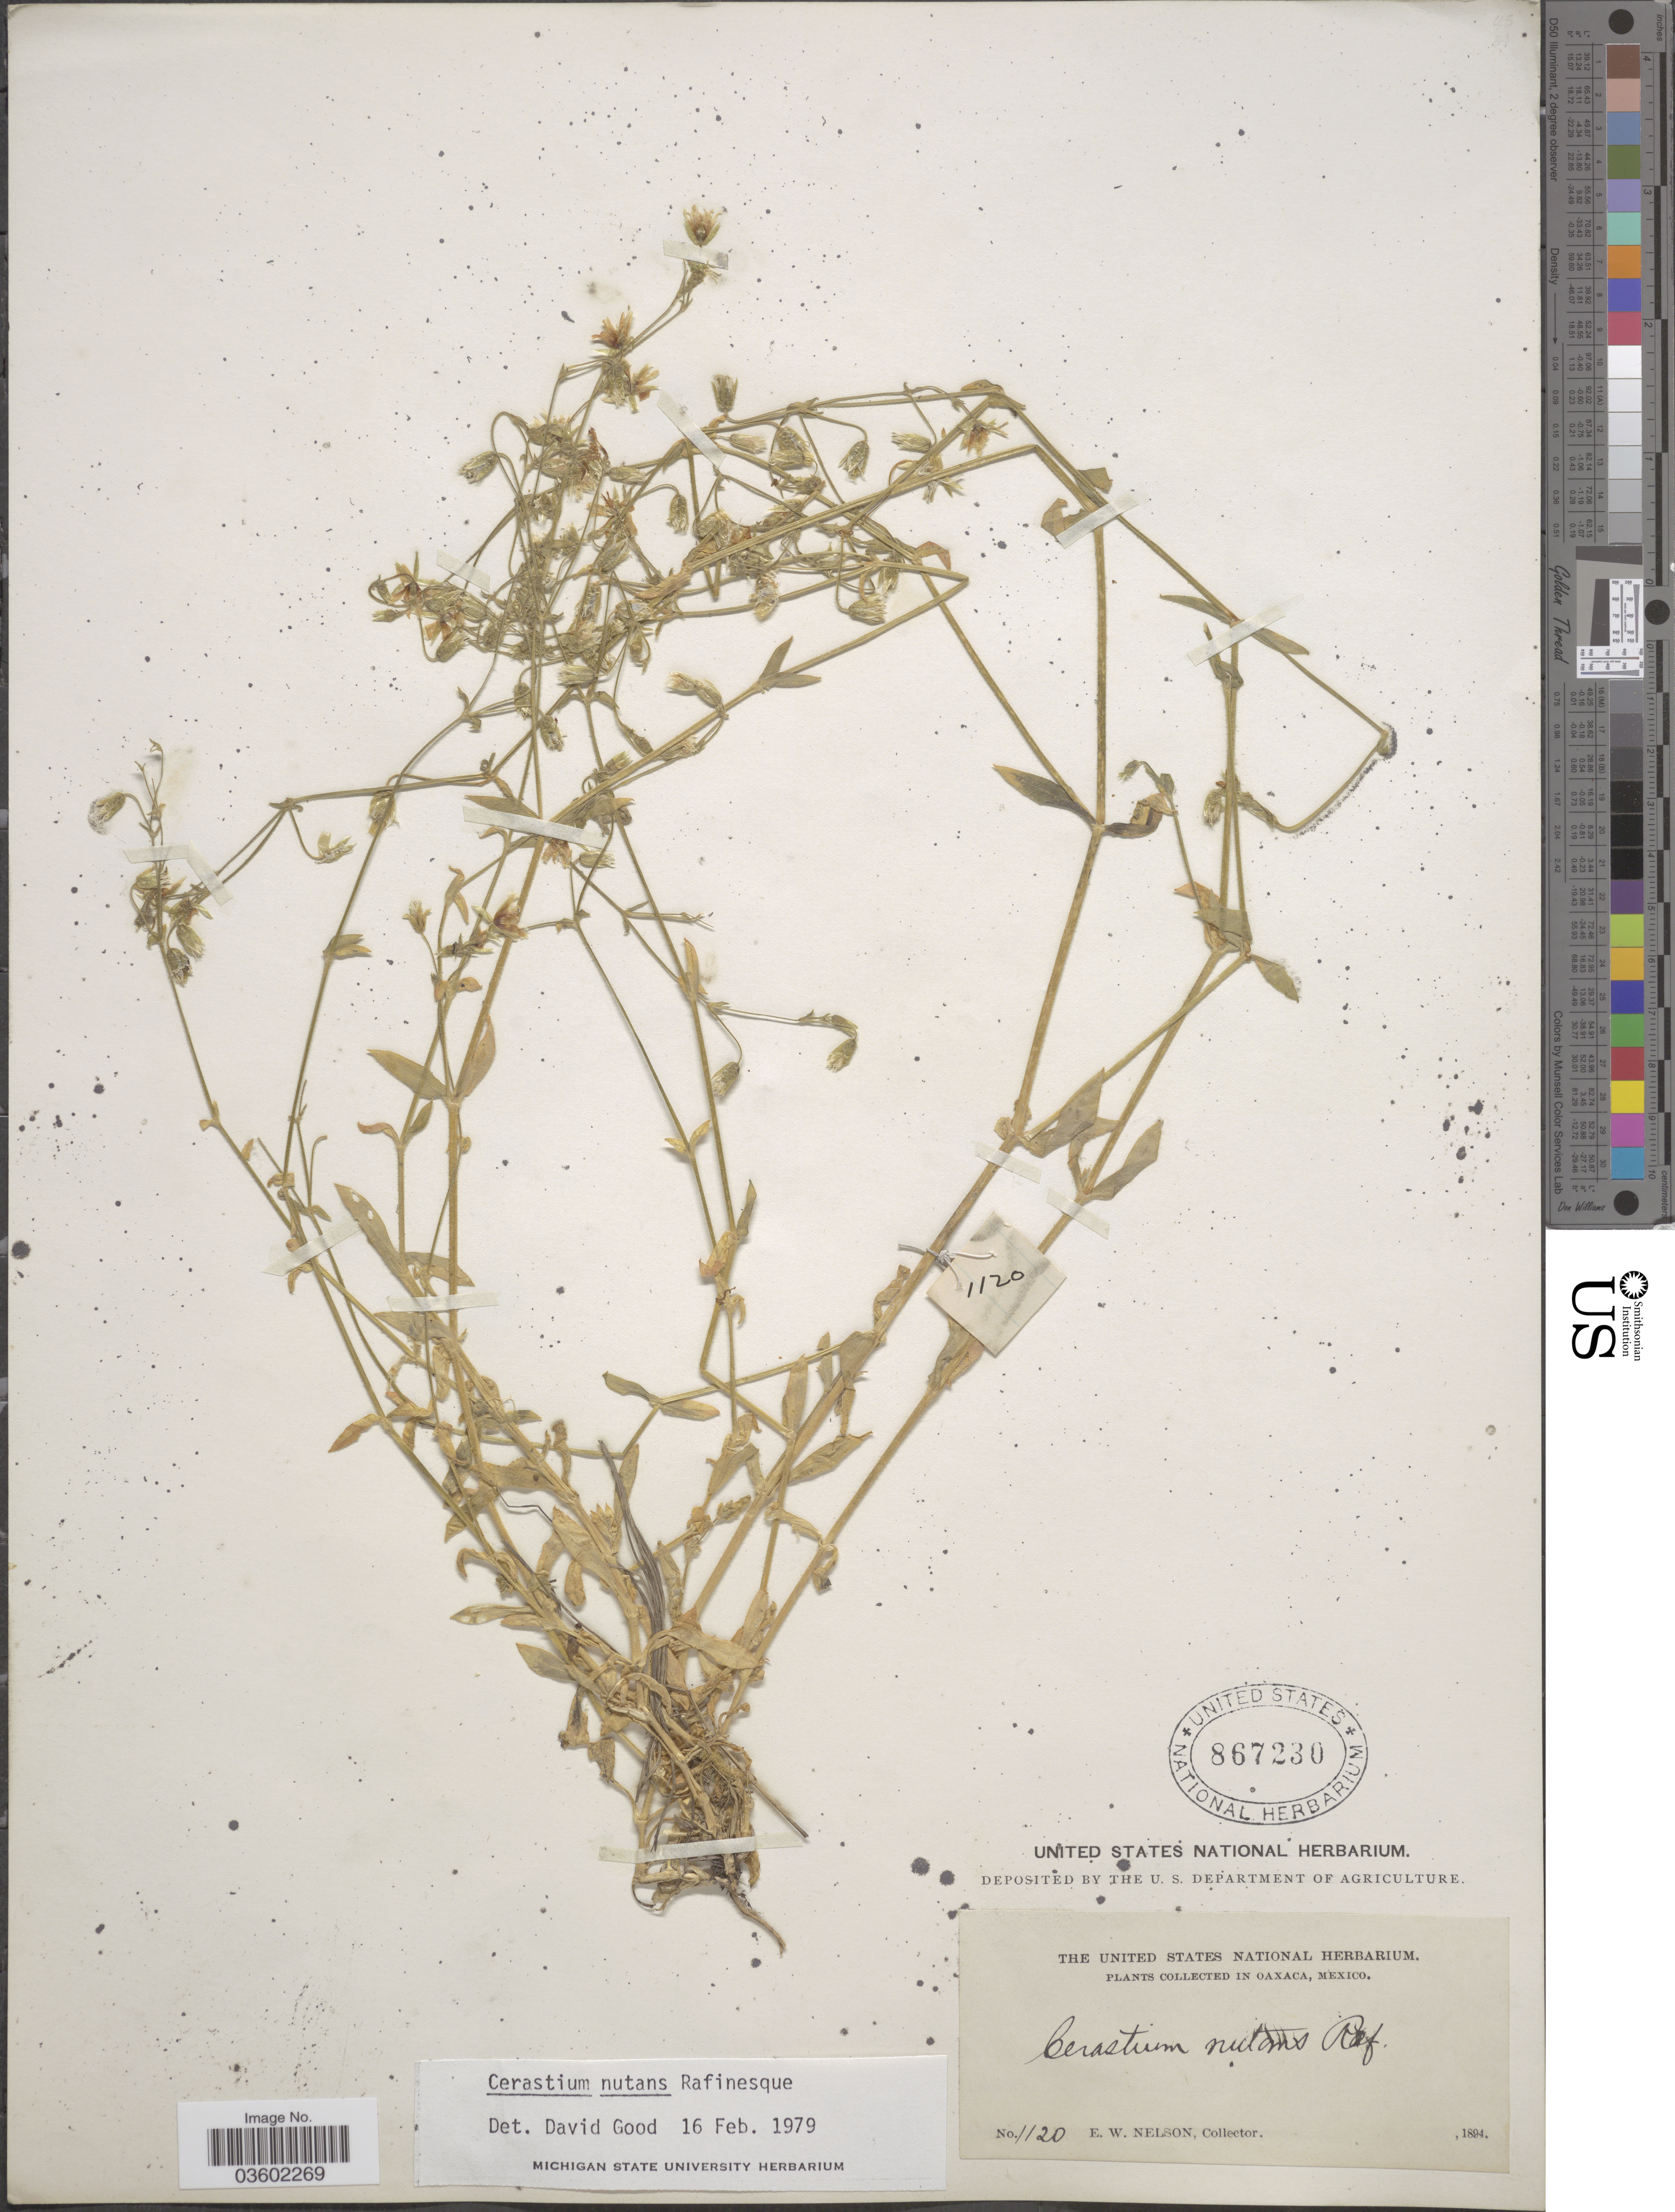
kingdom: Plantae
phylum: Tracheophyta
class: Magnoliopsida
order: Caryophyllales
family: Caryophyllaceae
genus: Cerastium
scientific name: Cerastium nutans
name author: Raf.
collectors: E. W. Nelson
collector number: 1120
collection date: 1894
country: Mexico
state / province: Oaxaca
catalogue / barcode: US 867230